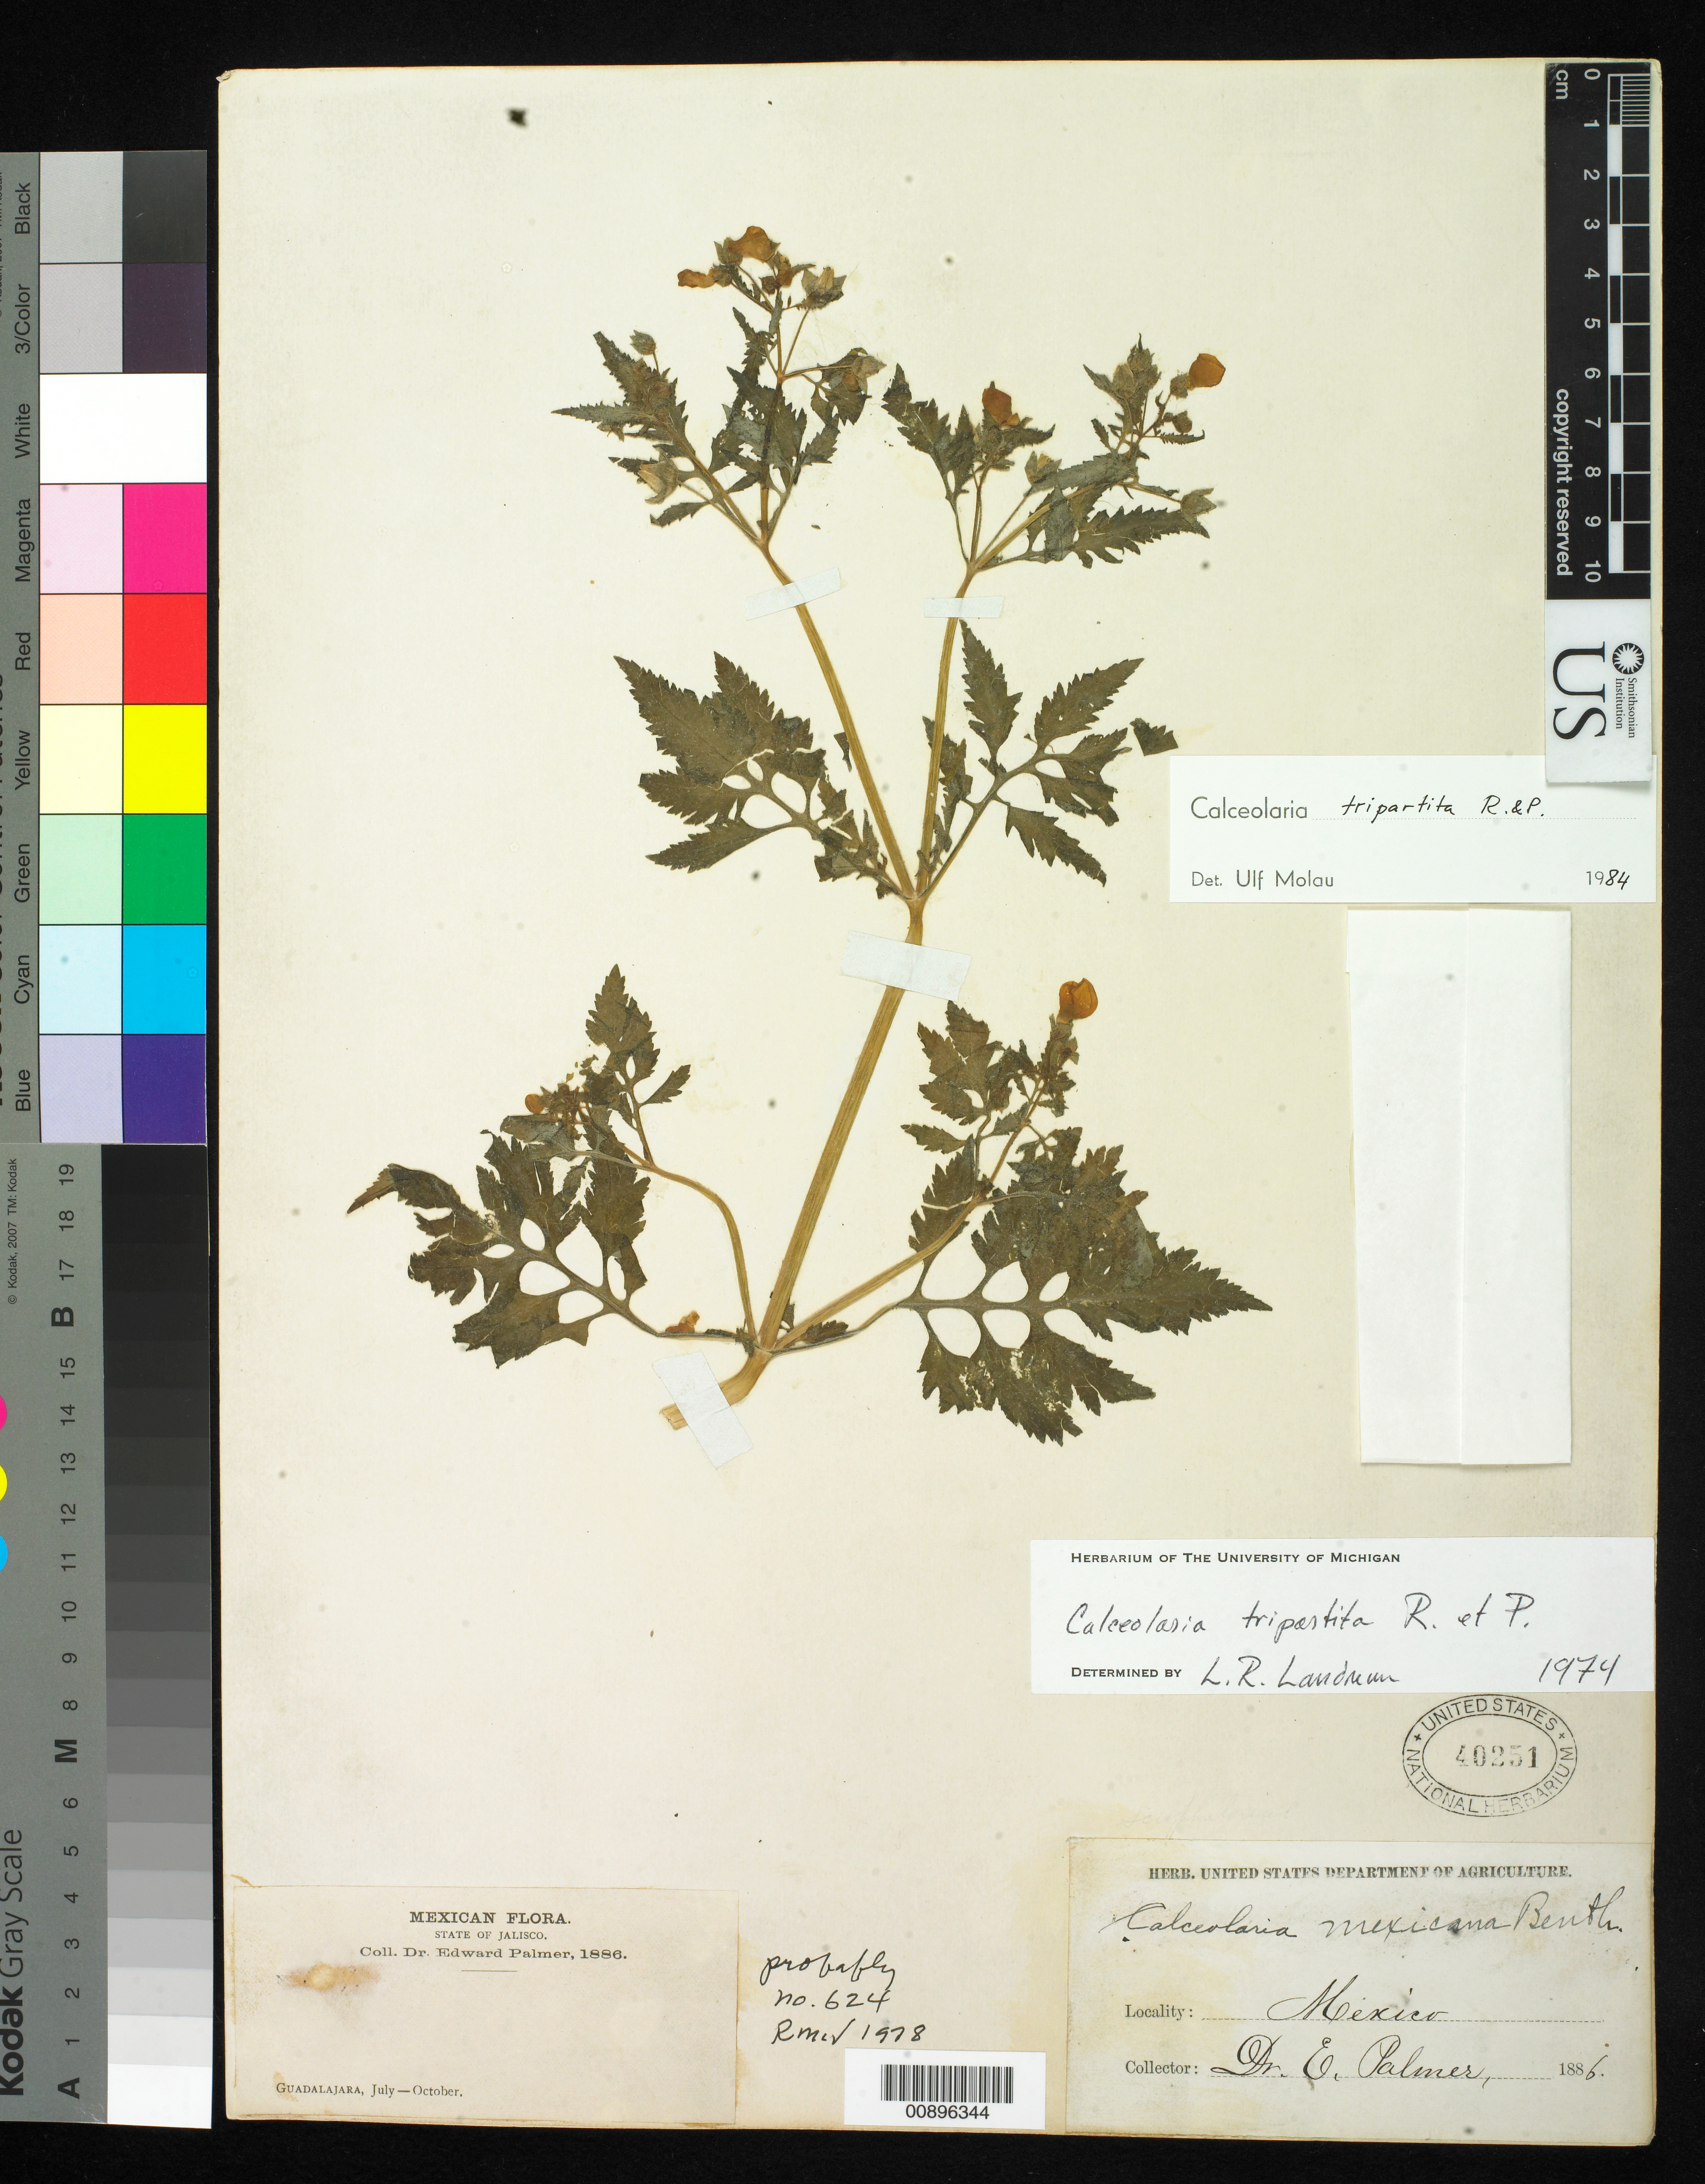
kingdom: Plantae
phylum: Tracheophyta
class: Magnoliopsida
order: Lamiales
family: Calceolariaceae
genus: Calceolaria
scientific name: Calceolaria tripartita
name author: Ruiz & Pav.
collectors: E. Palmer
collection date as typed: Jul 1886 to -- Oct 1886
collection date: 1886-07/1886-10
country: Mexico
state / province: Jalisco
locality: Guadalajara, Jalisco.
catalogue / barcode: US 40251